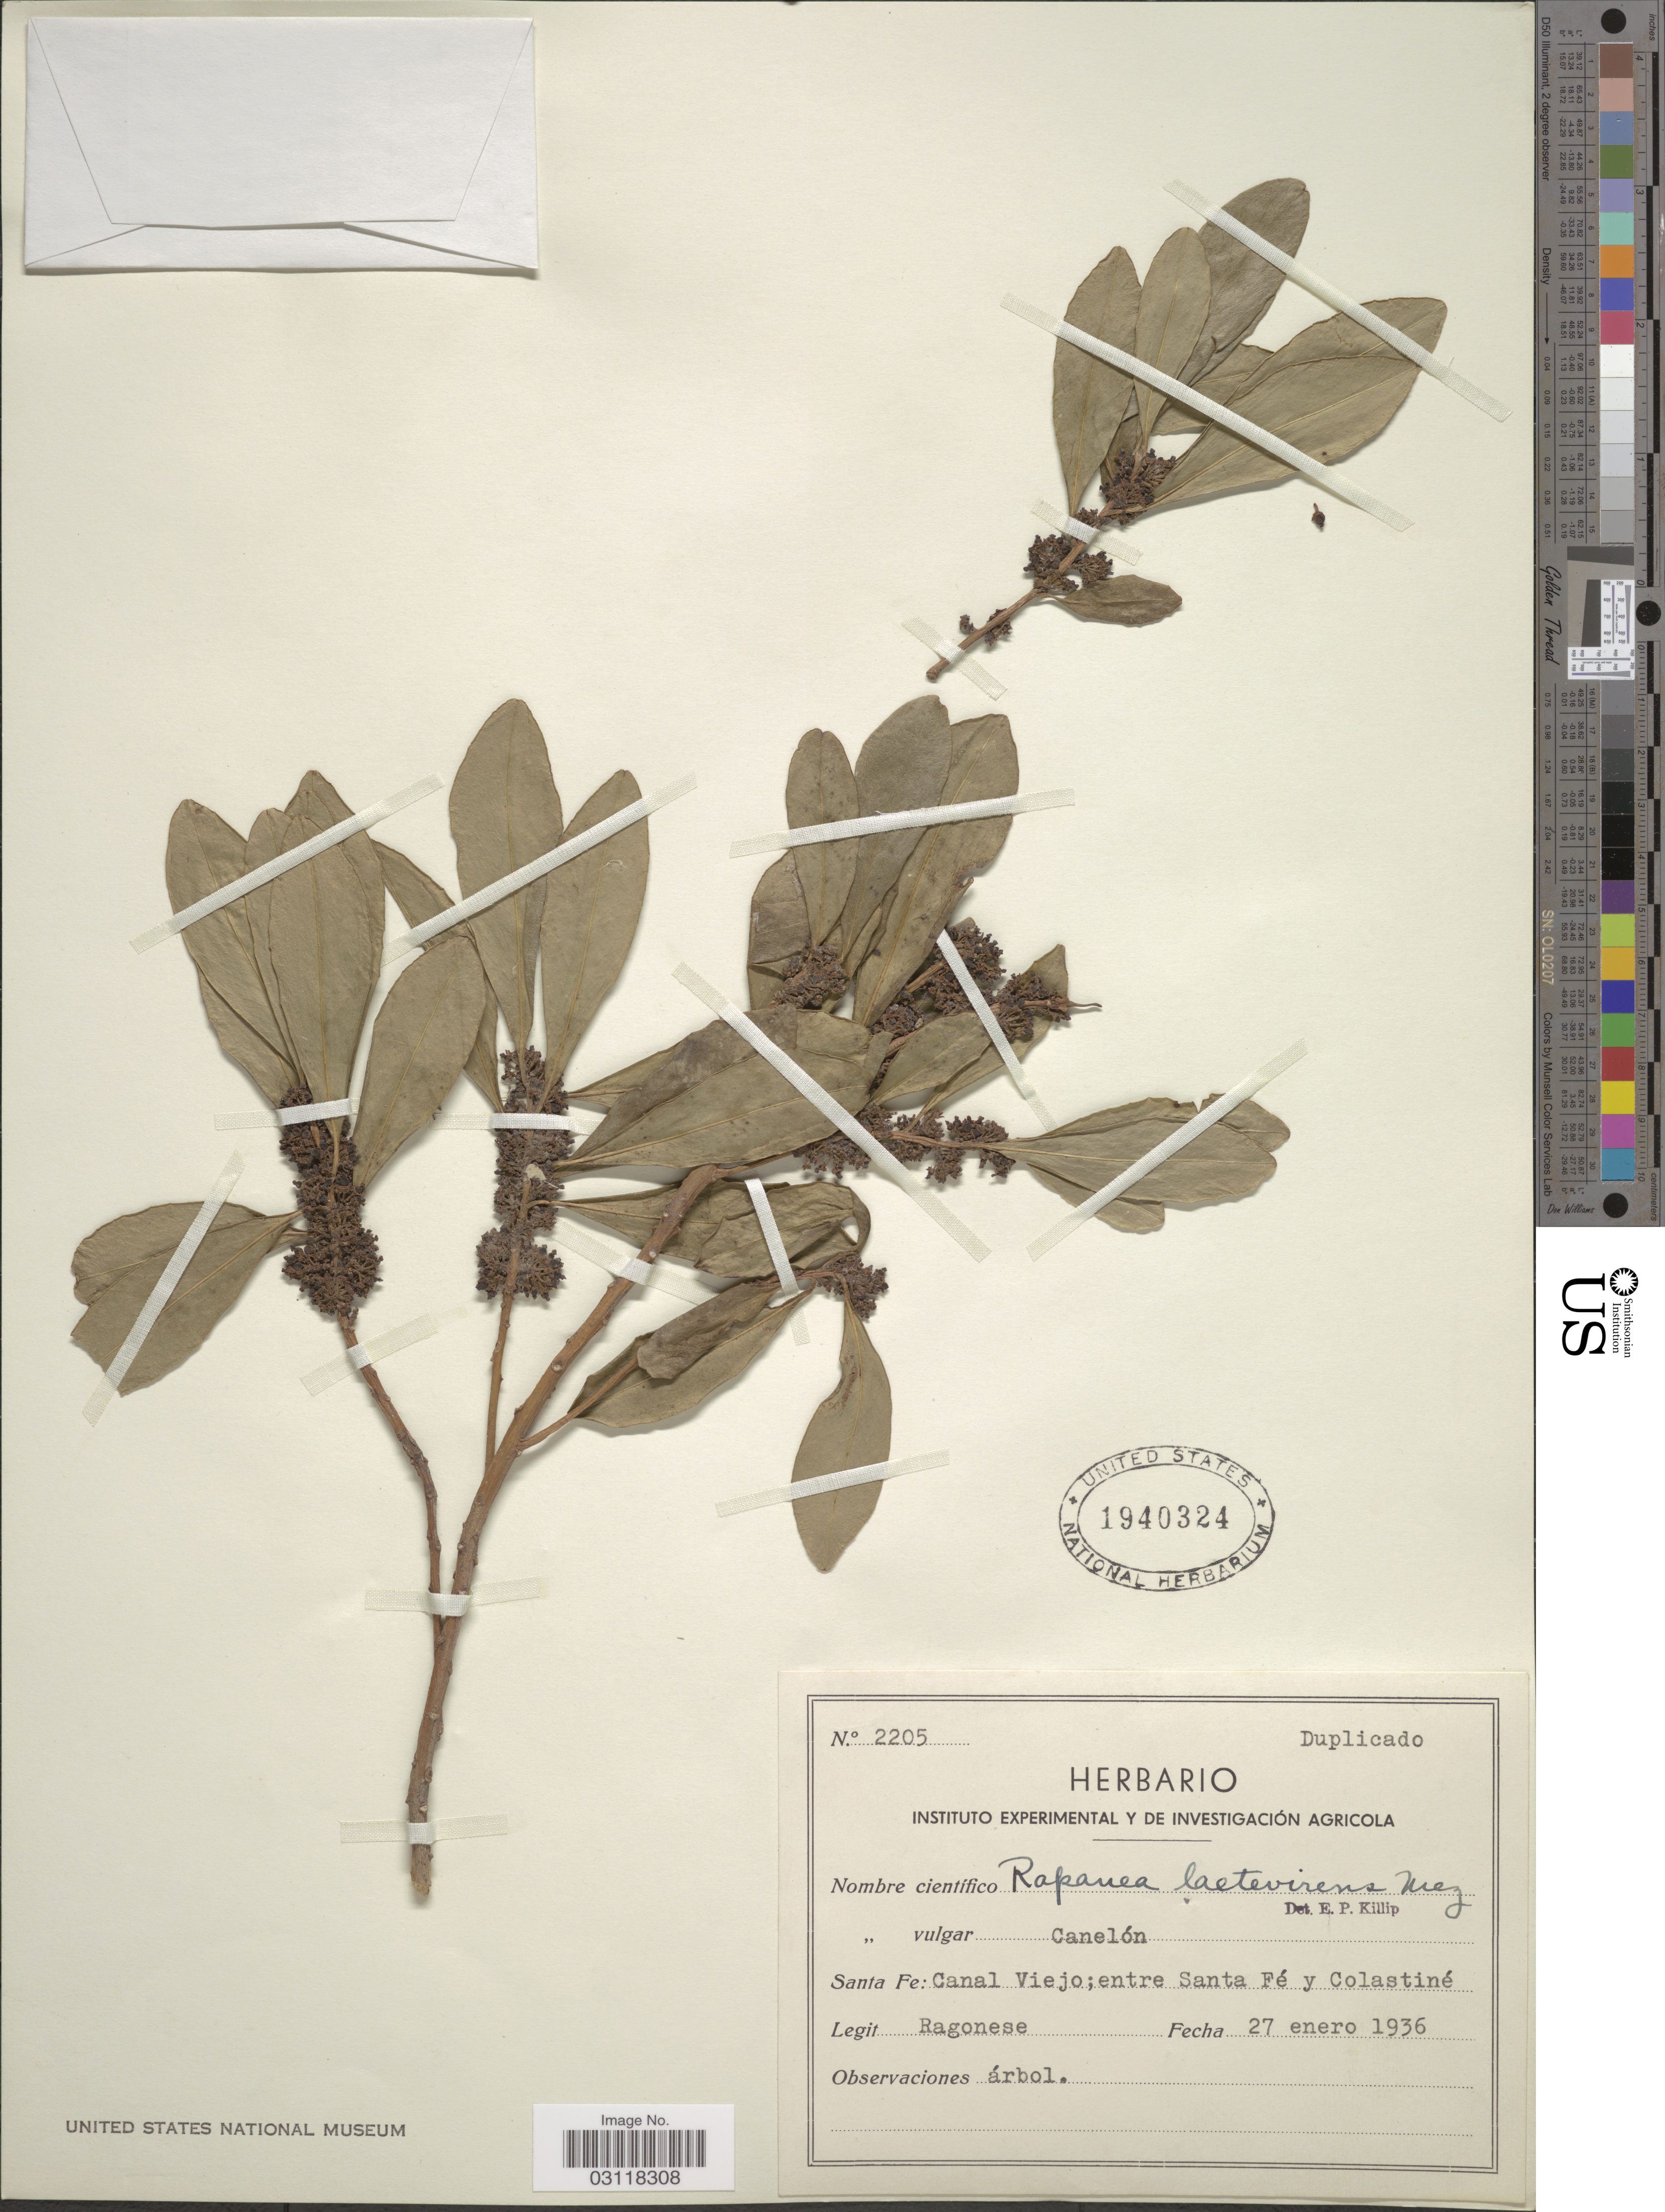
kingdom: Plantae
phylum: Tracheophyta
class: Magnoliopsida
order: Ericales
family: Primulaceae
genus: Rapanea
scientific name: Rapanea laetevirens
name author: Mez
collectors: Ragonese, --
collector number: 2205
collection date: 1936-01-27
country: Argentina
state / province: Santa Fe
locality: Canal Viejo; entre Santa Fé y Colastiné.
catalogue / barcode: US 1940324